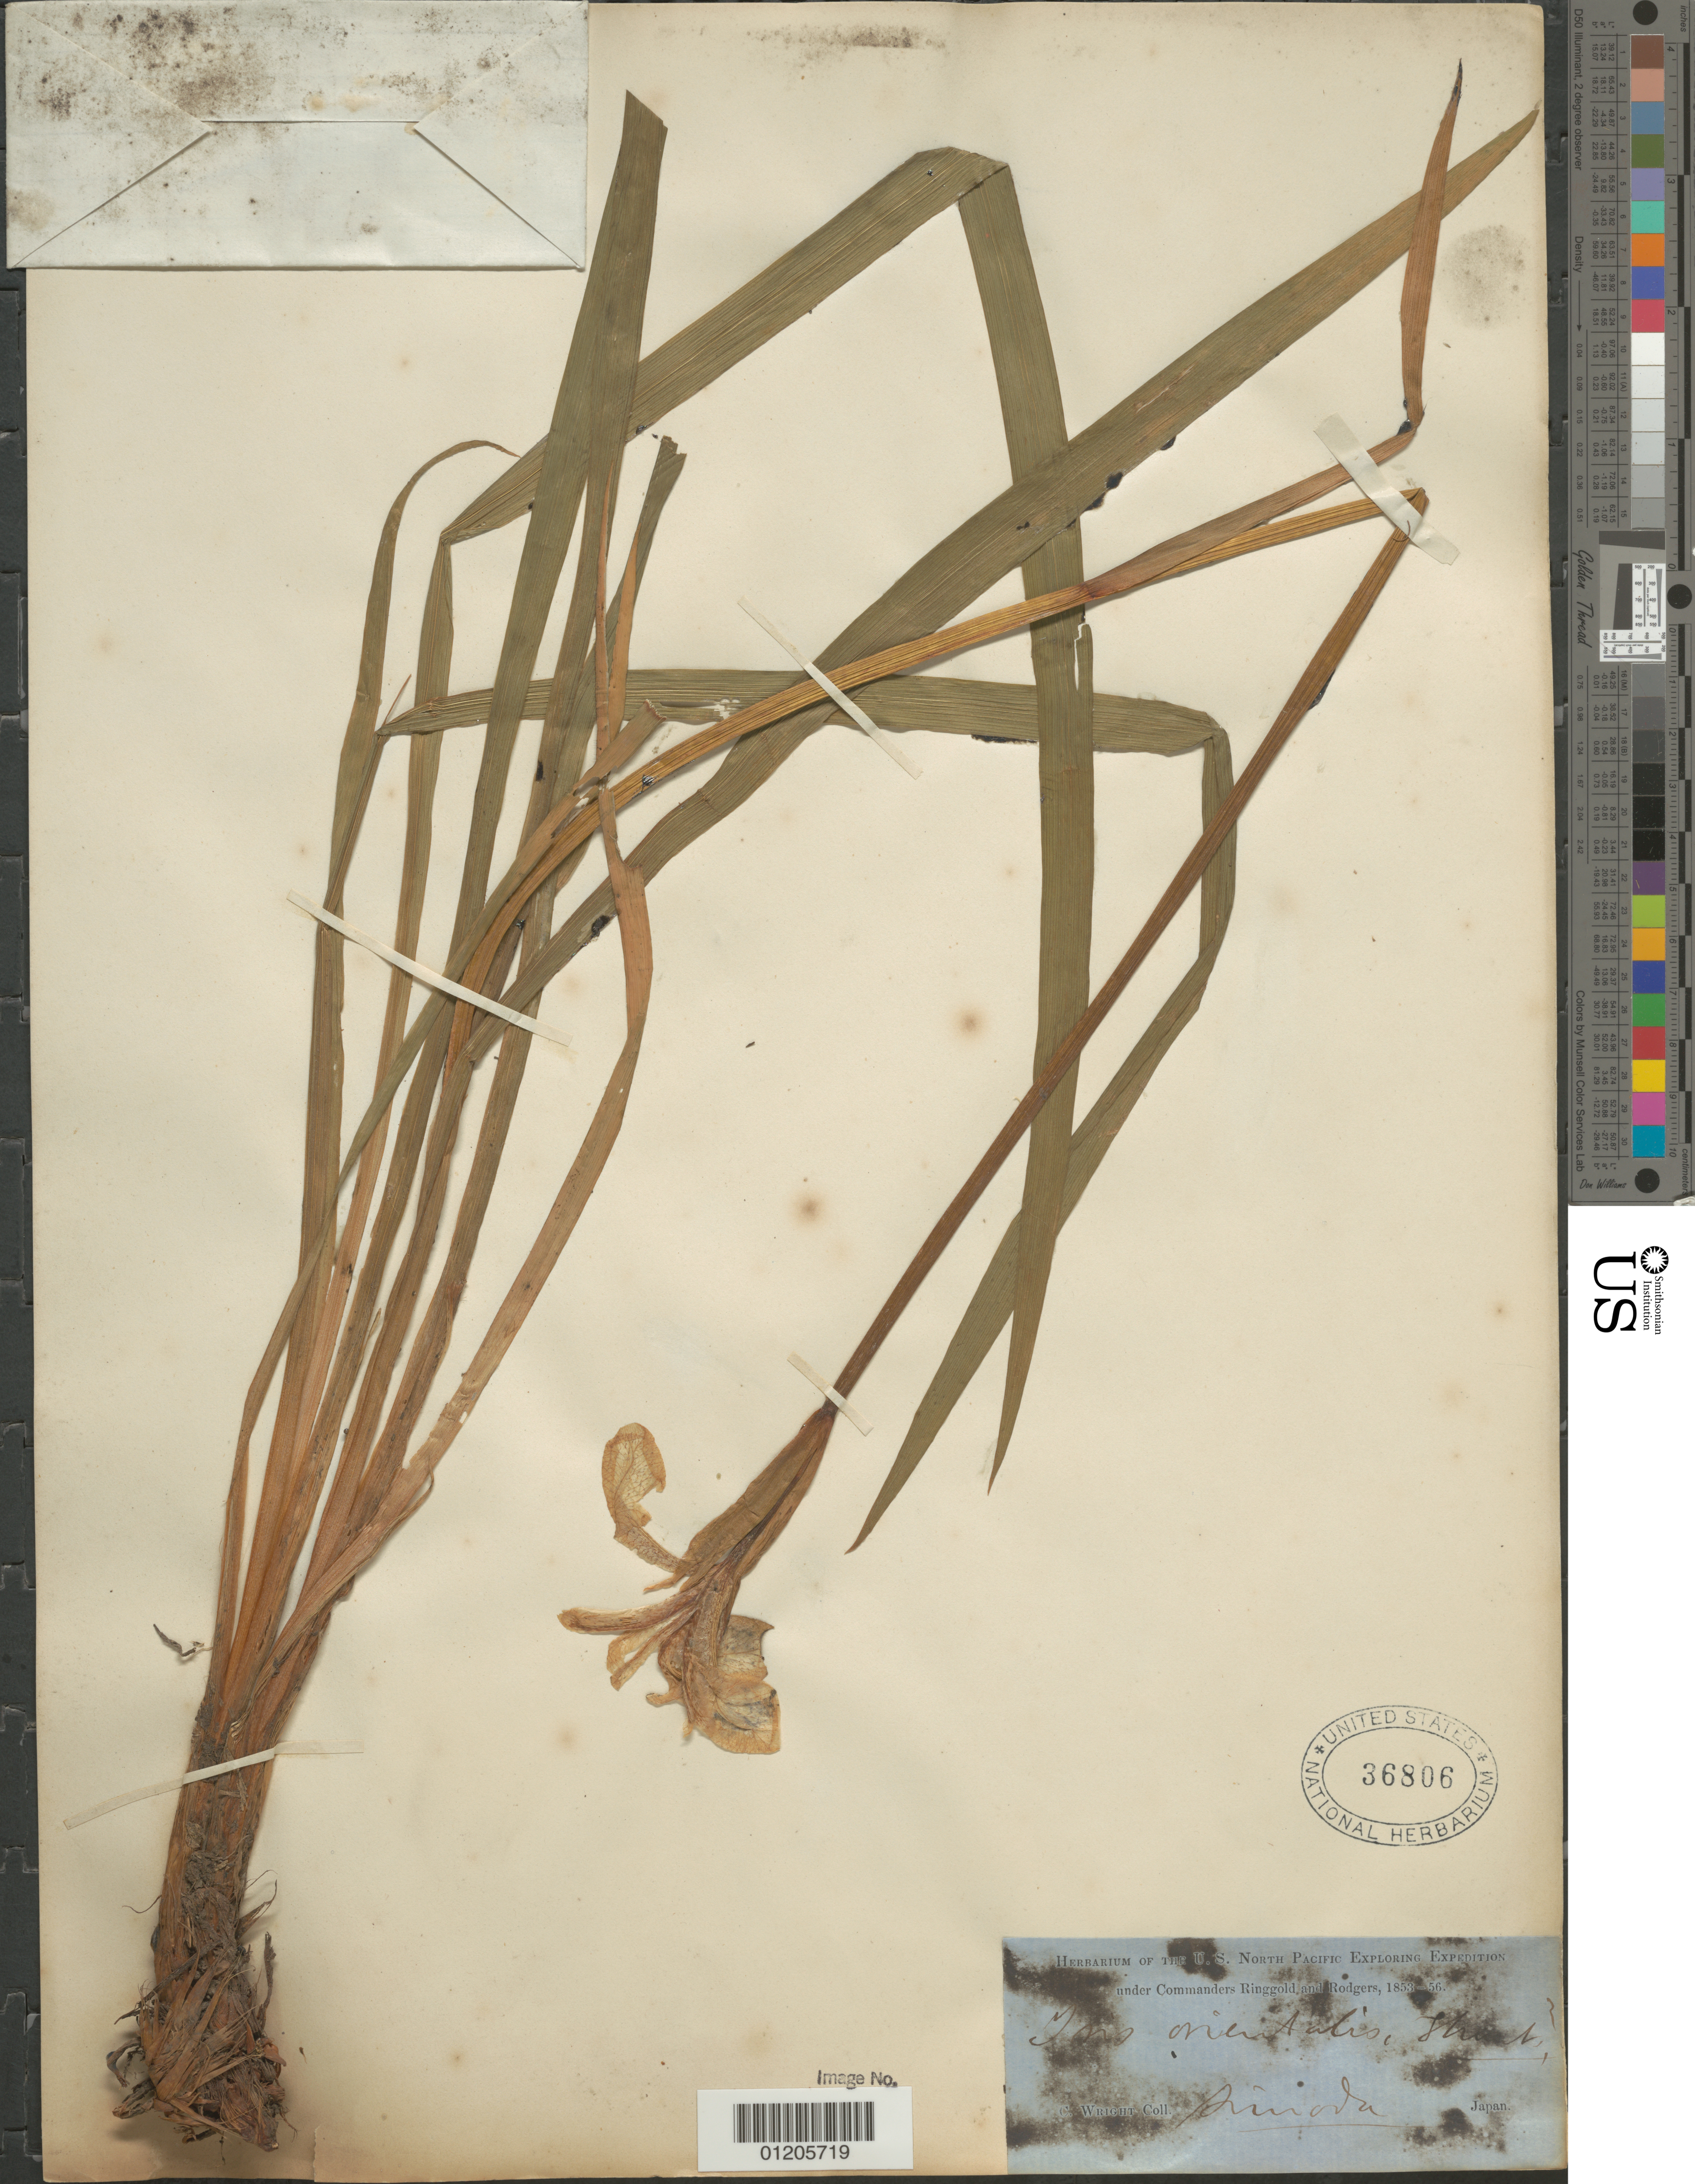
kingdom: Plantae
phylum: Tracheophyta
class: Liliopsida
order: Asparagales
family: Iridaceae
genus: Iris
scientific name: Iris orientalis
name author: Thunb.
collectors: C. Wright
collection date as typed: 1853 to -- -- 1856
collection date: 1853/1856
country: Japan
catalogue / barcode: US 36806